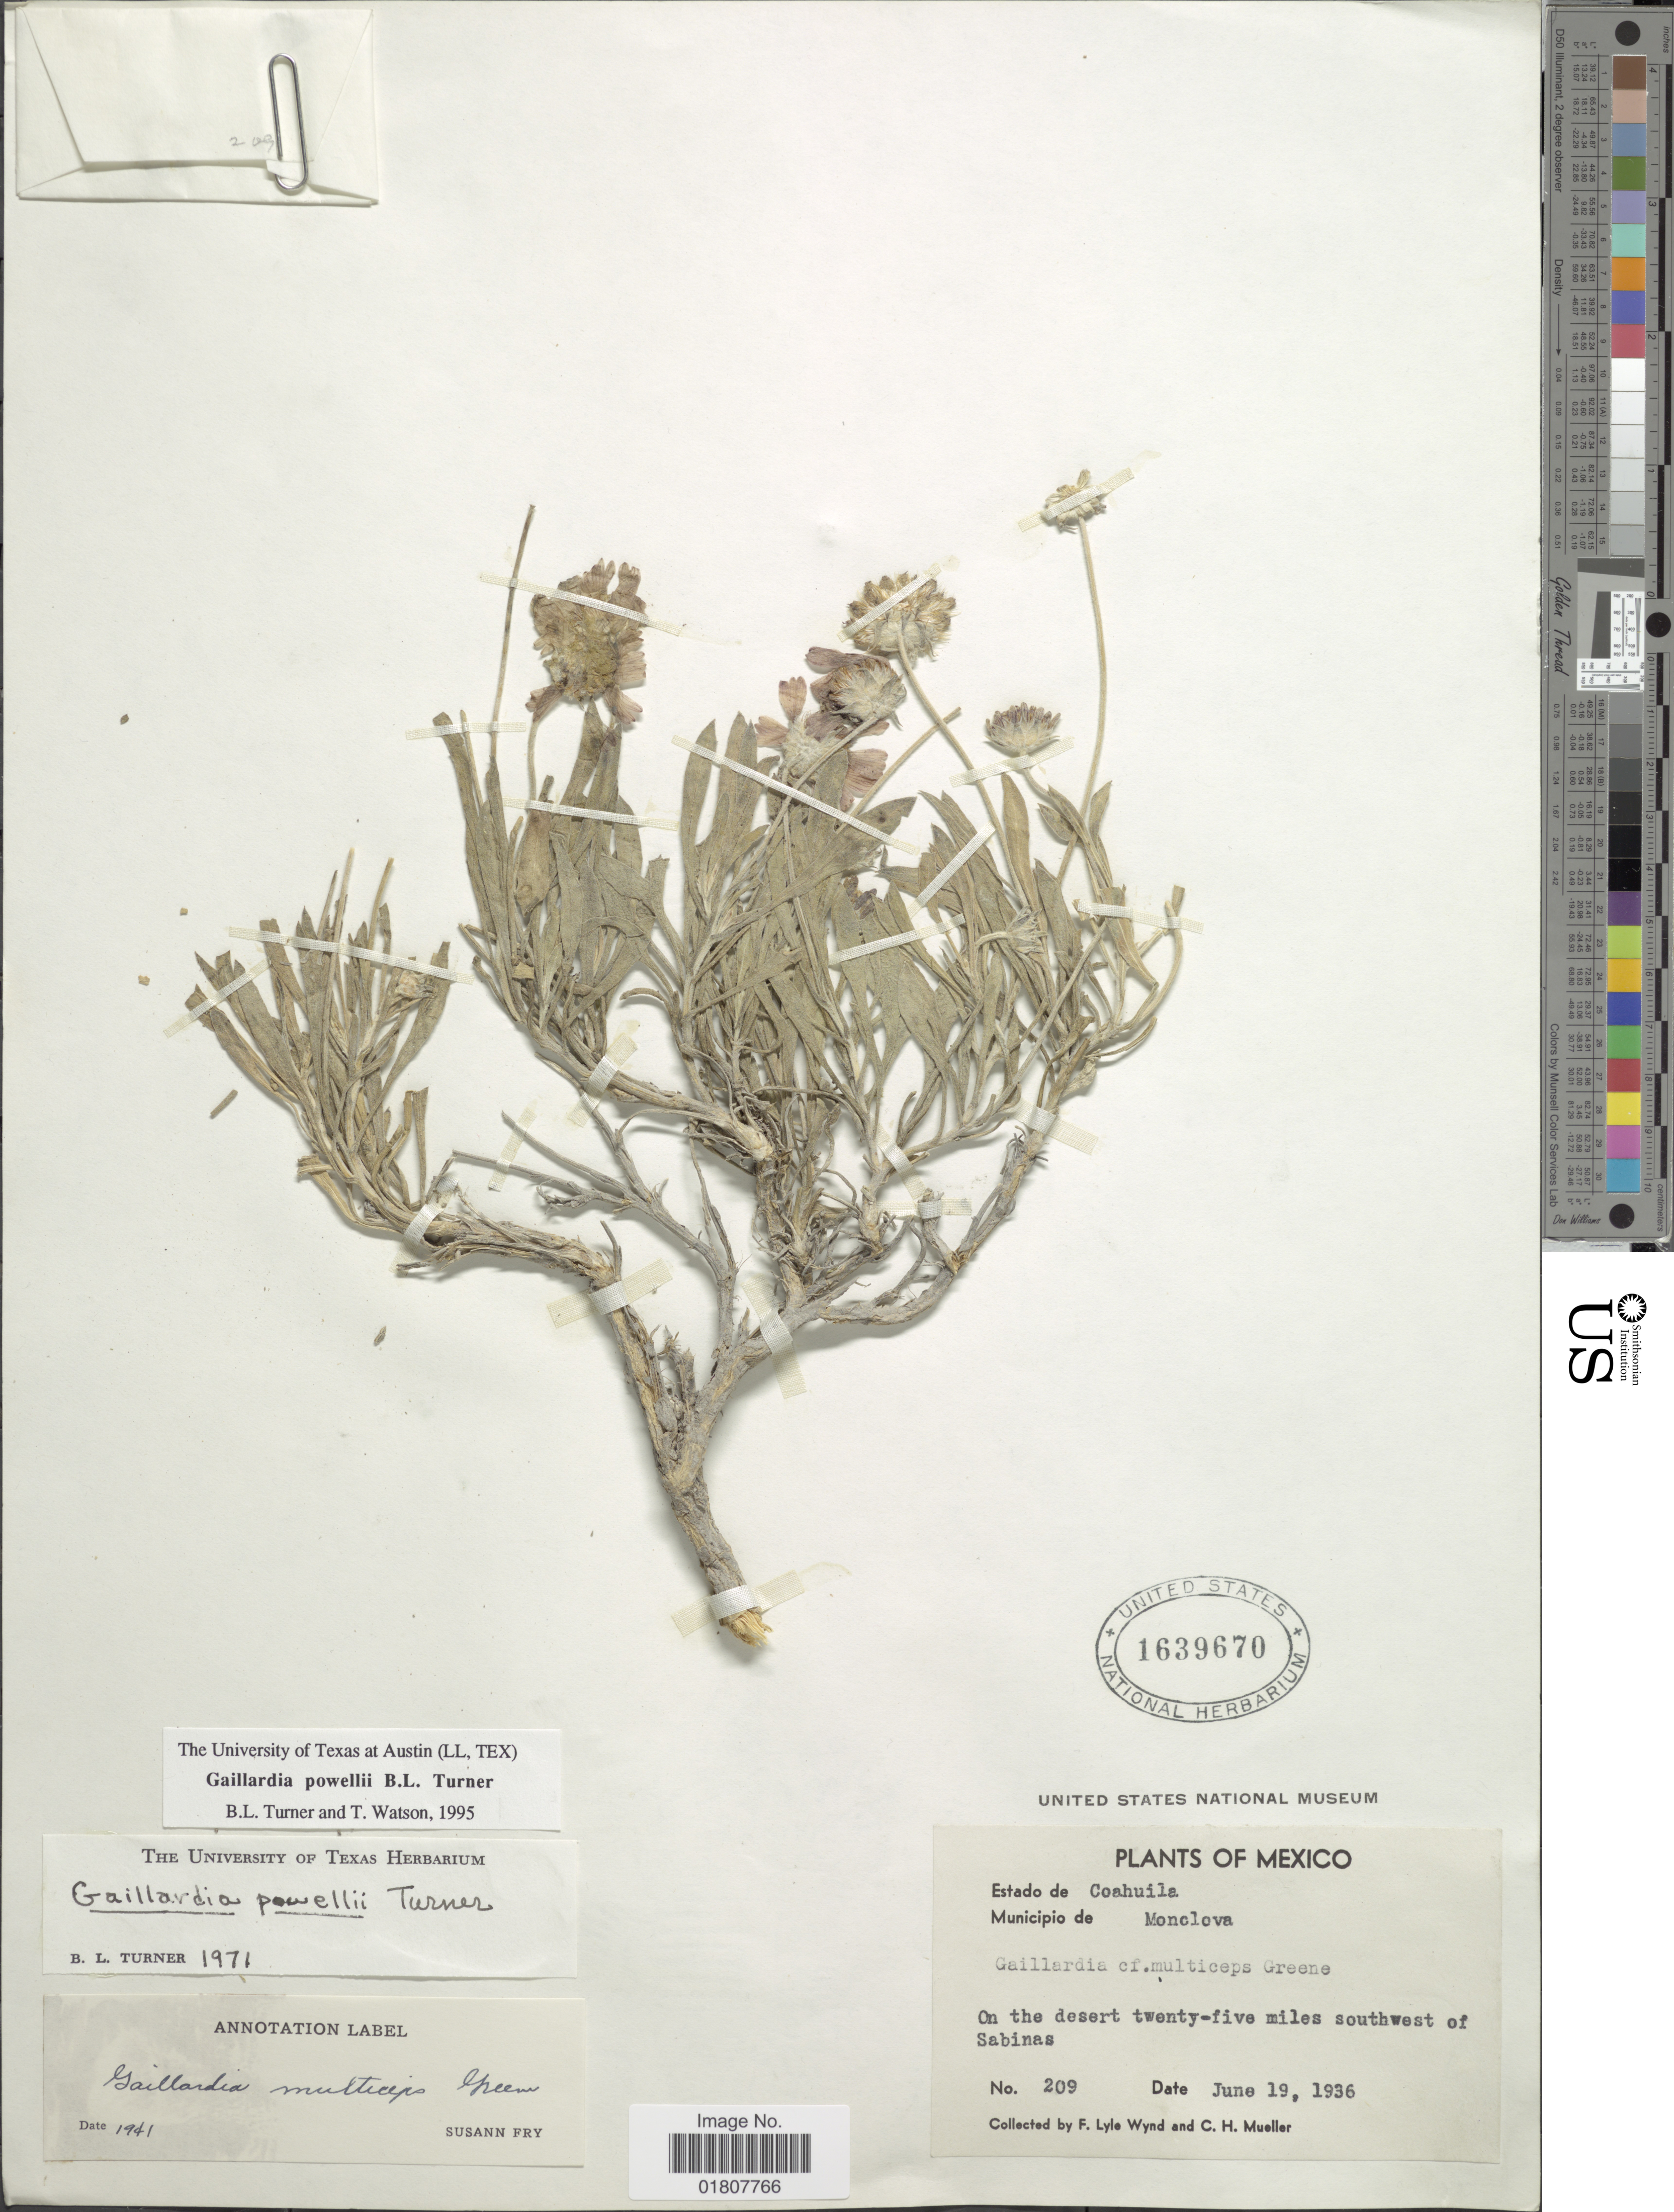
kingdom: Plantae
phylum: Tracheophyta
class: Magnoliopsida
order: Asterales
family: Asteraceae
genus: Gaillardia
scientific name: Gaillardia powellii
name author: B.L. Turner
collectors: F. L. Wynd & C. H. Mueller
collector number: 209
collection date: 1936-06-19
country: Mexico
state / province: Coahuila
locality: Municipio de Monclova, on the desert twenty-five miles southwest of Sabinas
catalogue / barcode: US 1639670